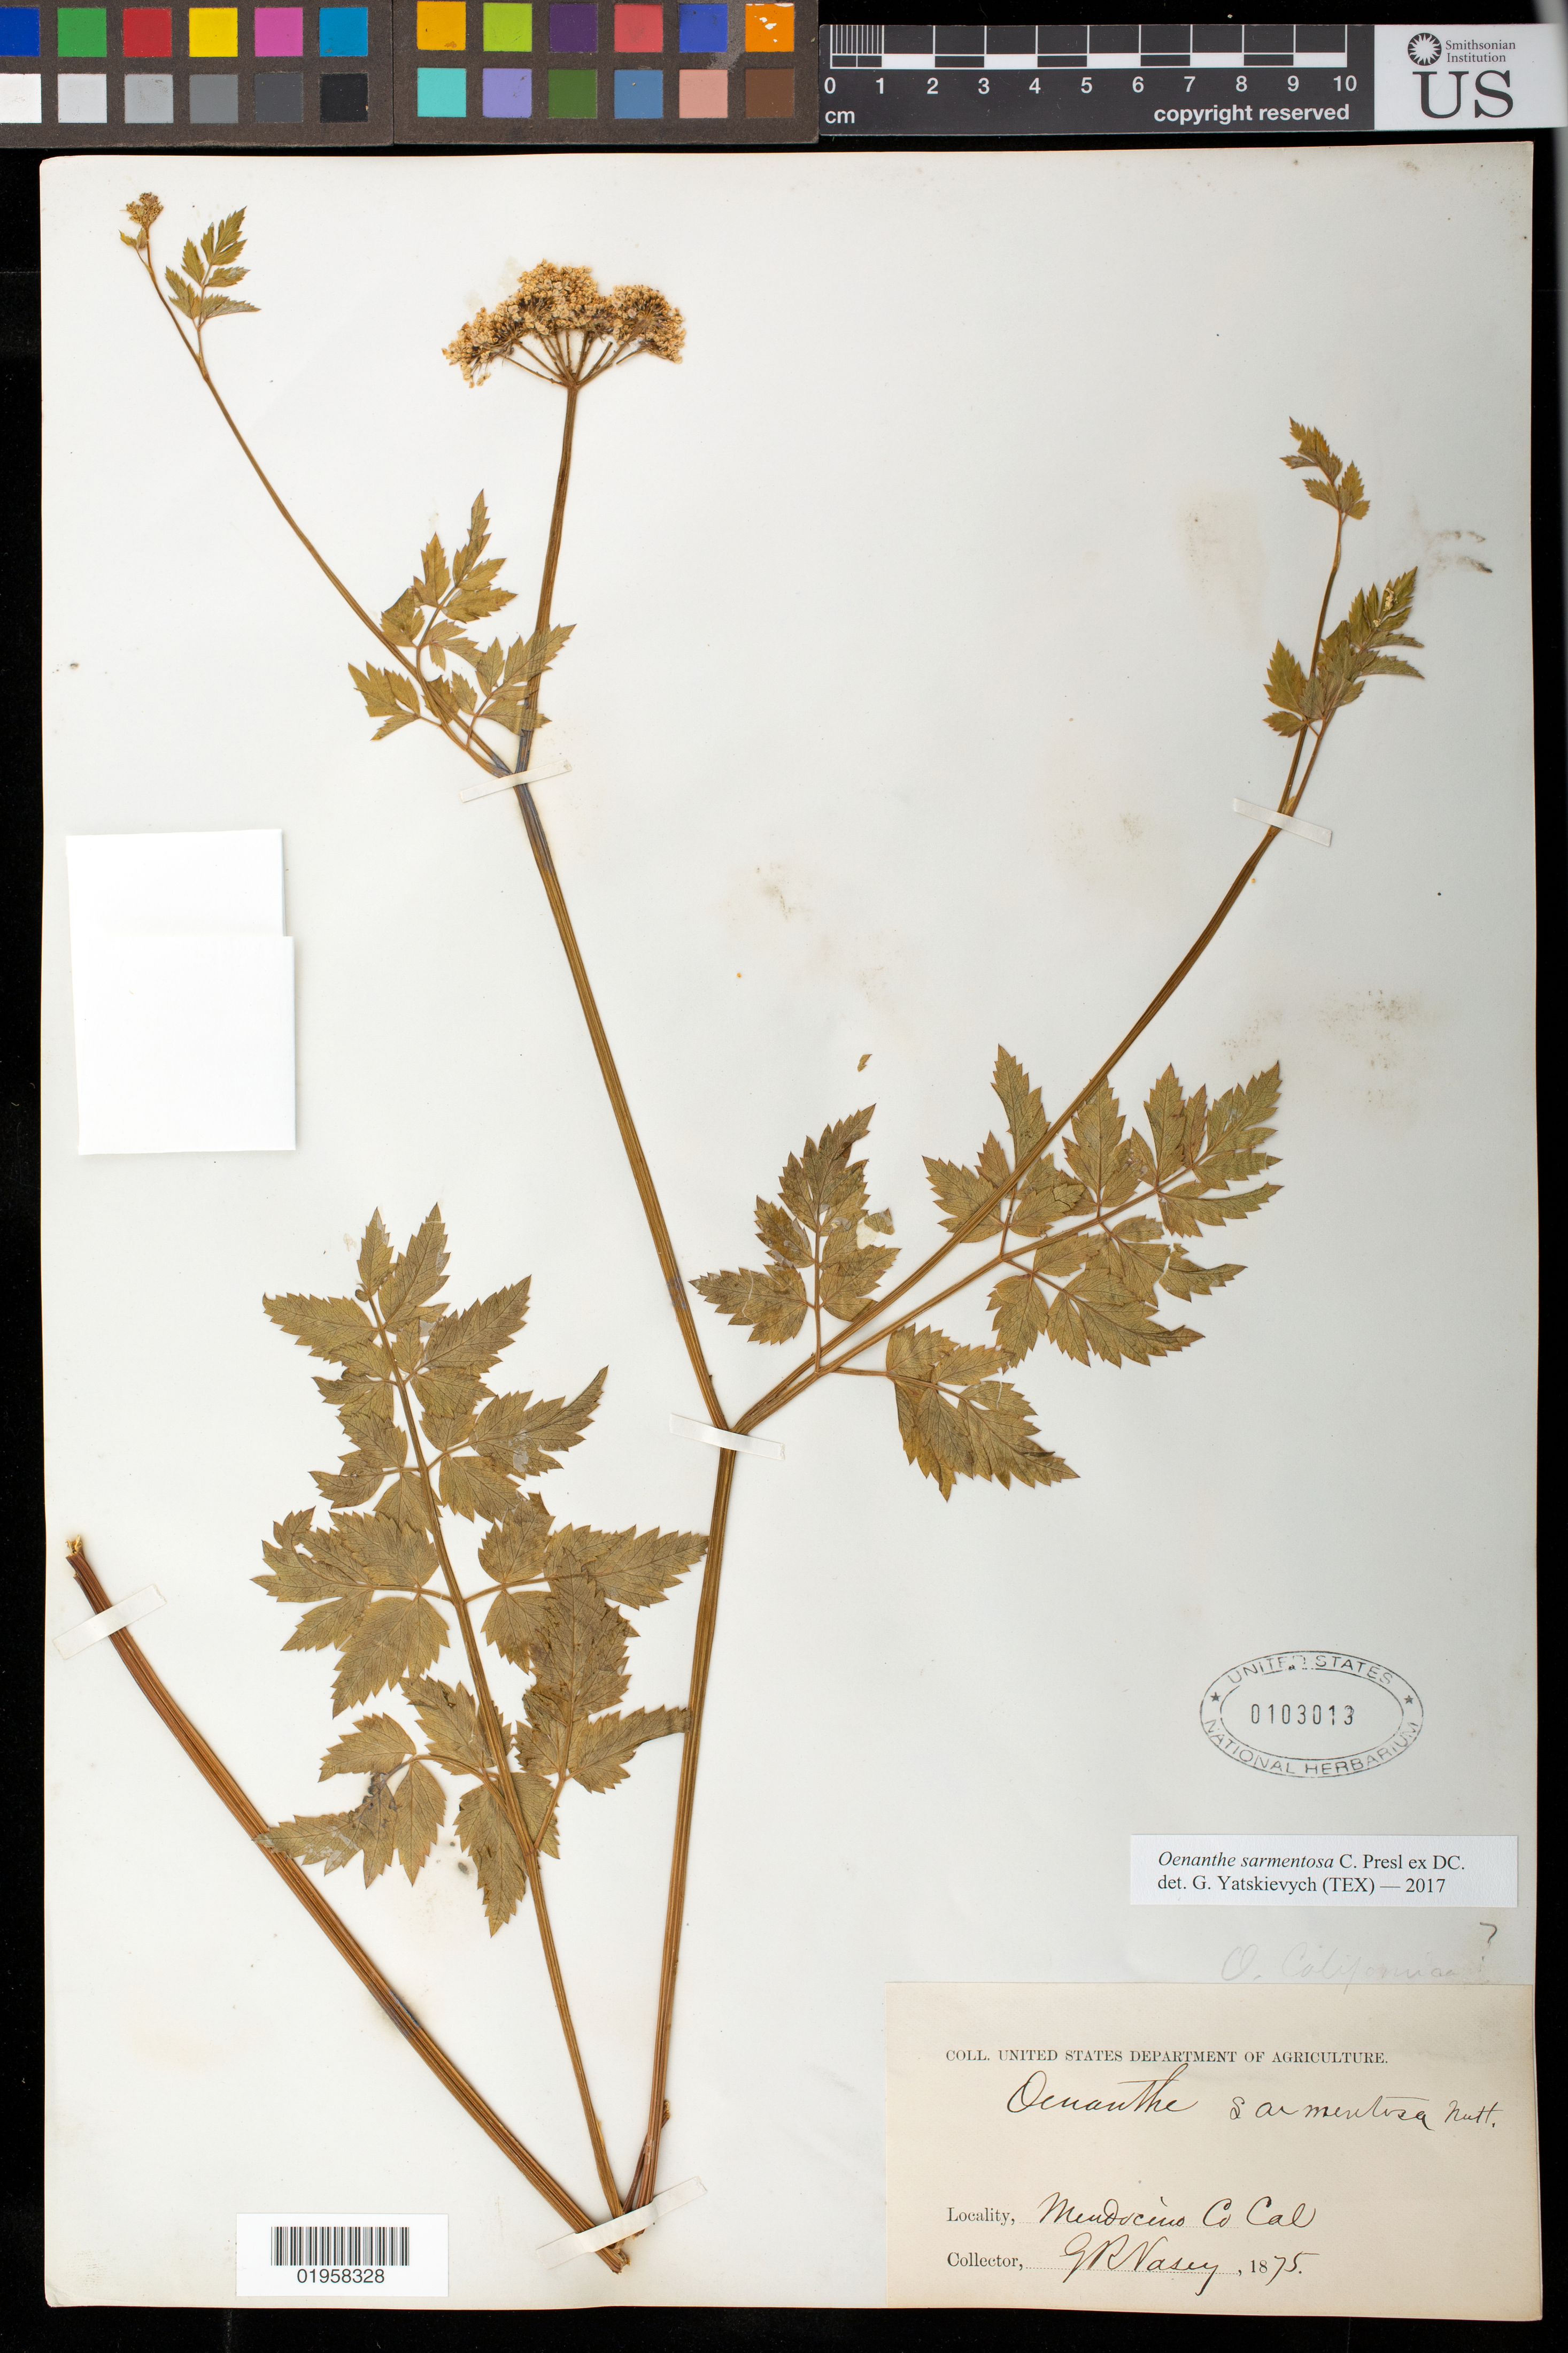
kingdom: Plantae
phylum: Tracheophyta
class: Magnoliopsida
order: Apiales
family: Apiaceae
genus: Oenanthe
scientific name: Oenanthe sarmentosa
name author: C. Presl ex DC.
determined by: Yatskievych, G. A.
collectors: G. R. Vasey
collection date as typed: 1875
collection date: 1875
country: United States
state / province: California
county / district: Mendocino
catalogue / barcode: US 103013